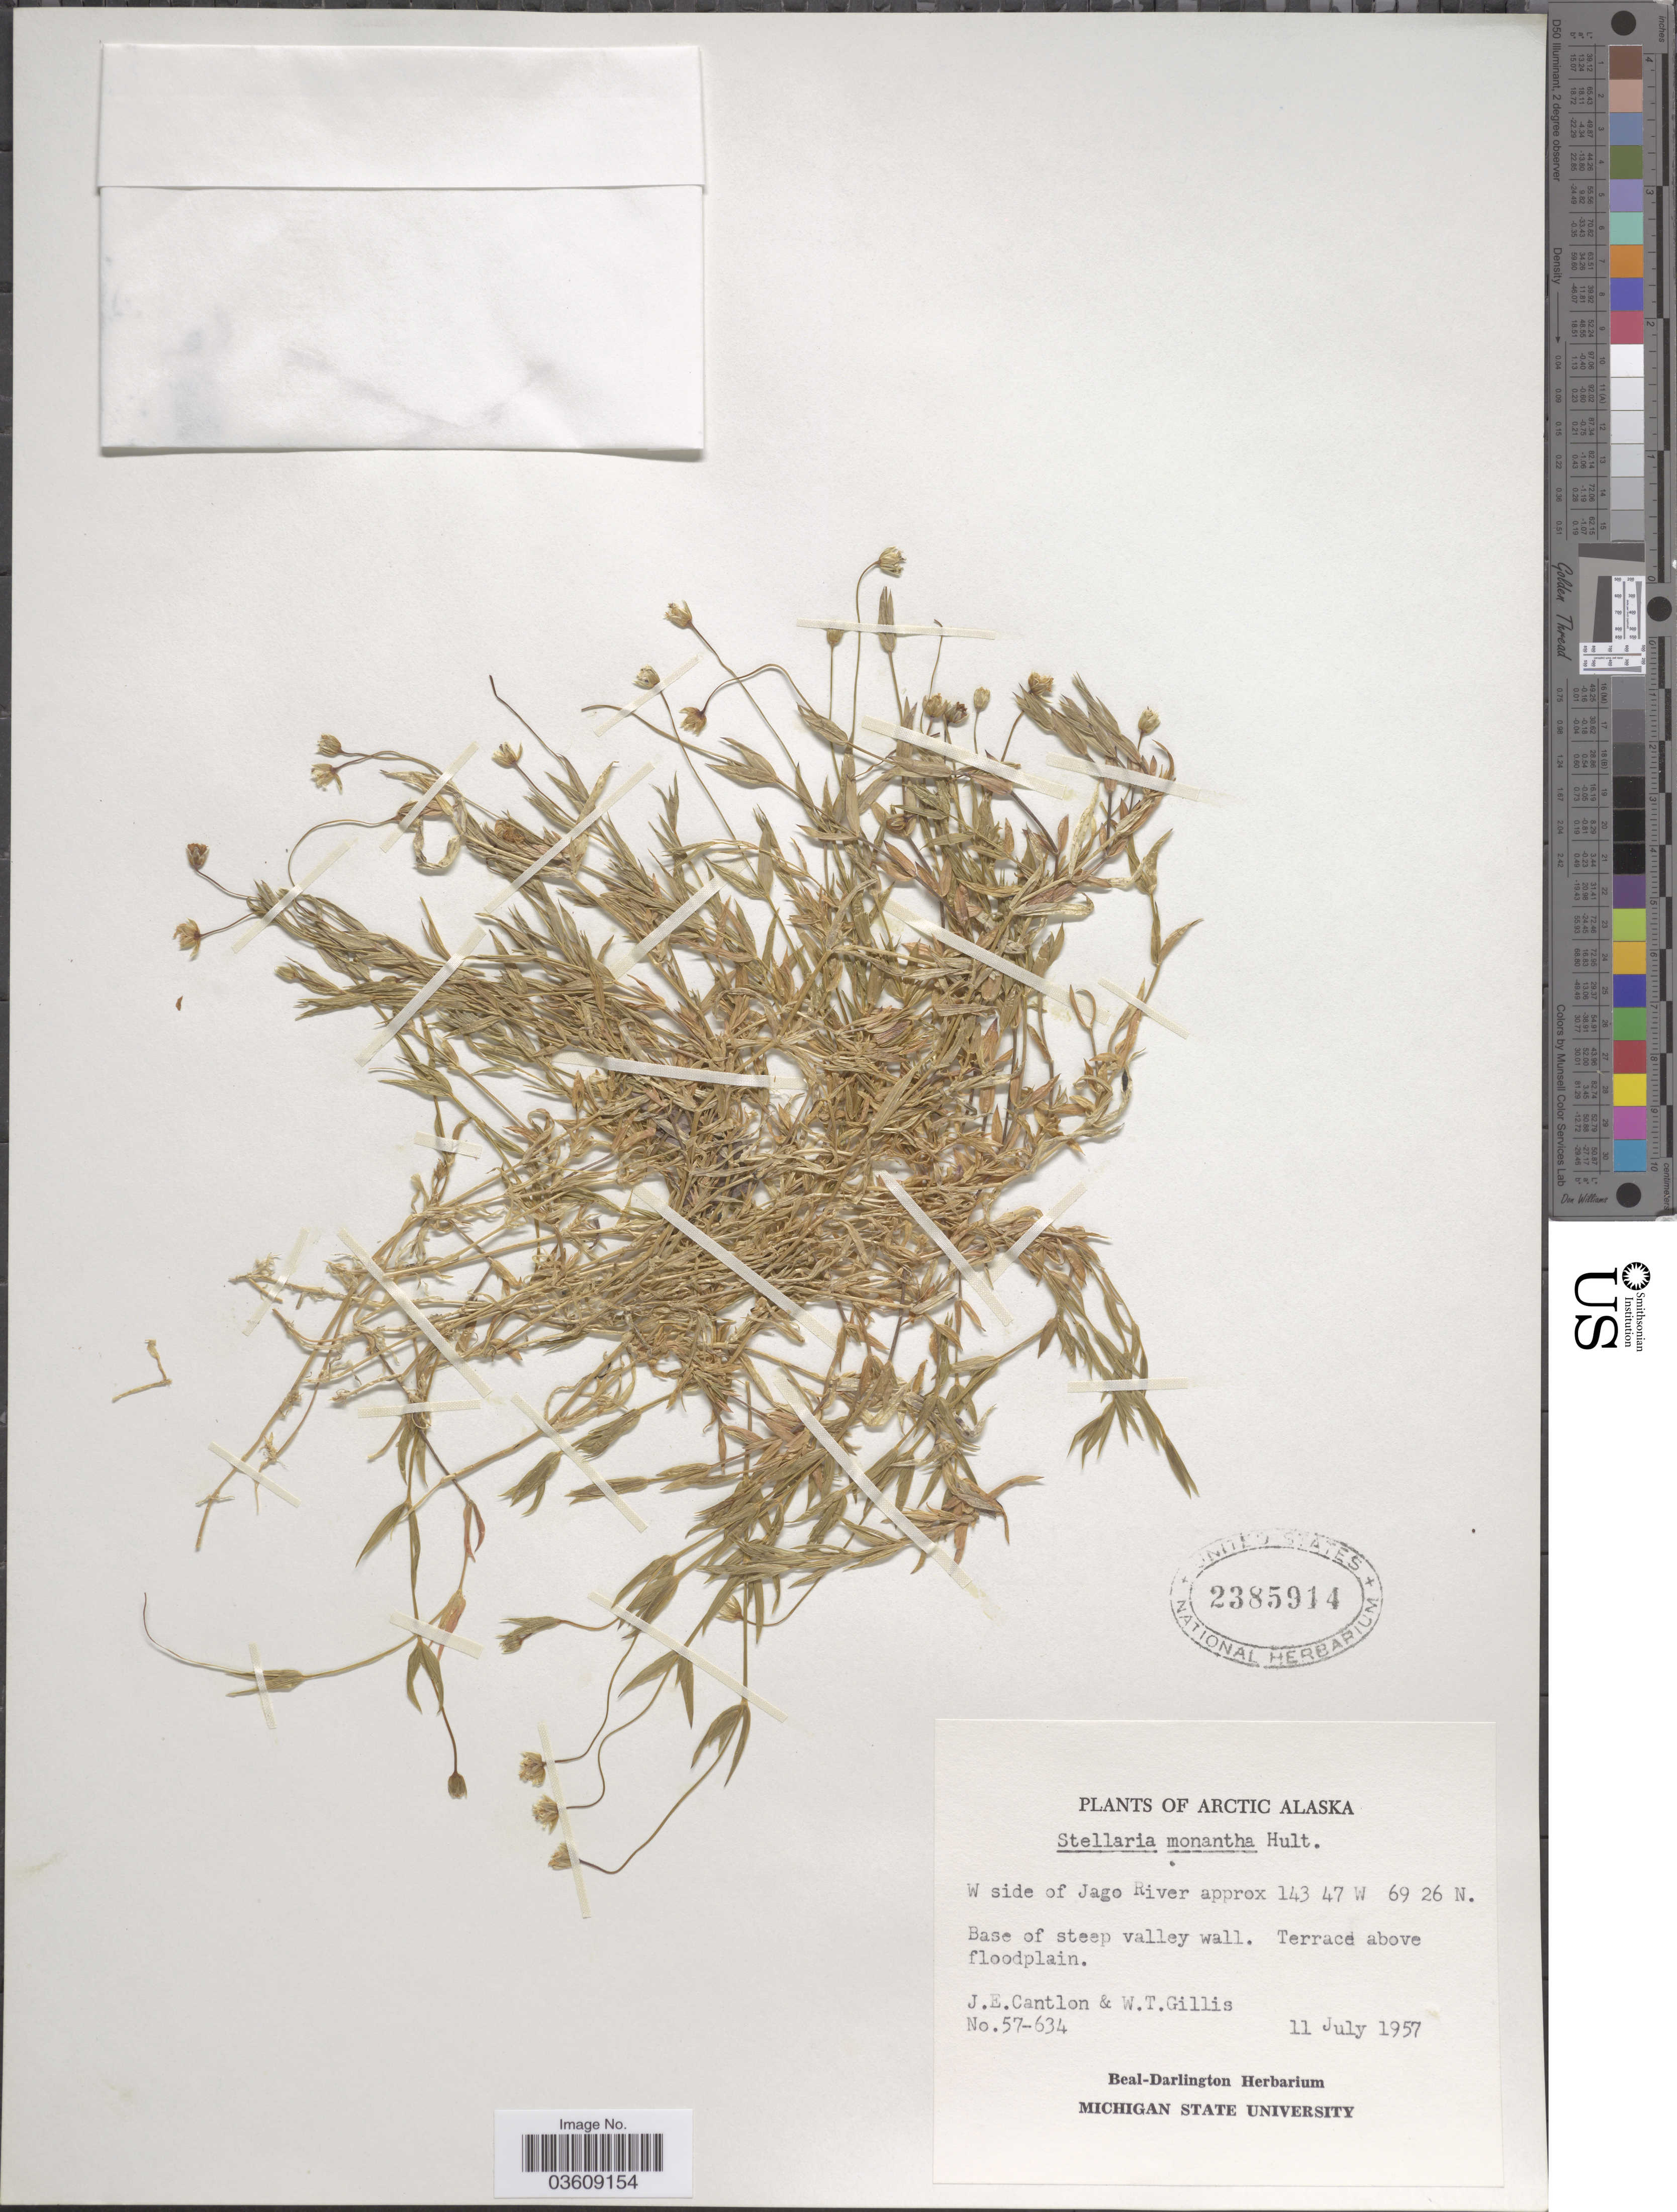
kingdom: Plantae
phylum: Tracheophyta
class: Magnoliopsida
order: Caryophyllales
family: Caryophyllaceae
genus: Stellaria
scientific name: Stellaria monantha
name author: Hultén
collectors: J. Cantlon & W. T. Gillis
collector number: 57-634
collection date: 1957-07-11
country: United States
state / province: Alaska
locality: Arctic. W side of Jago River.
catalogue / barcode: US 2385914